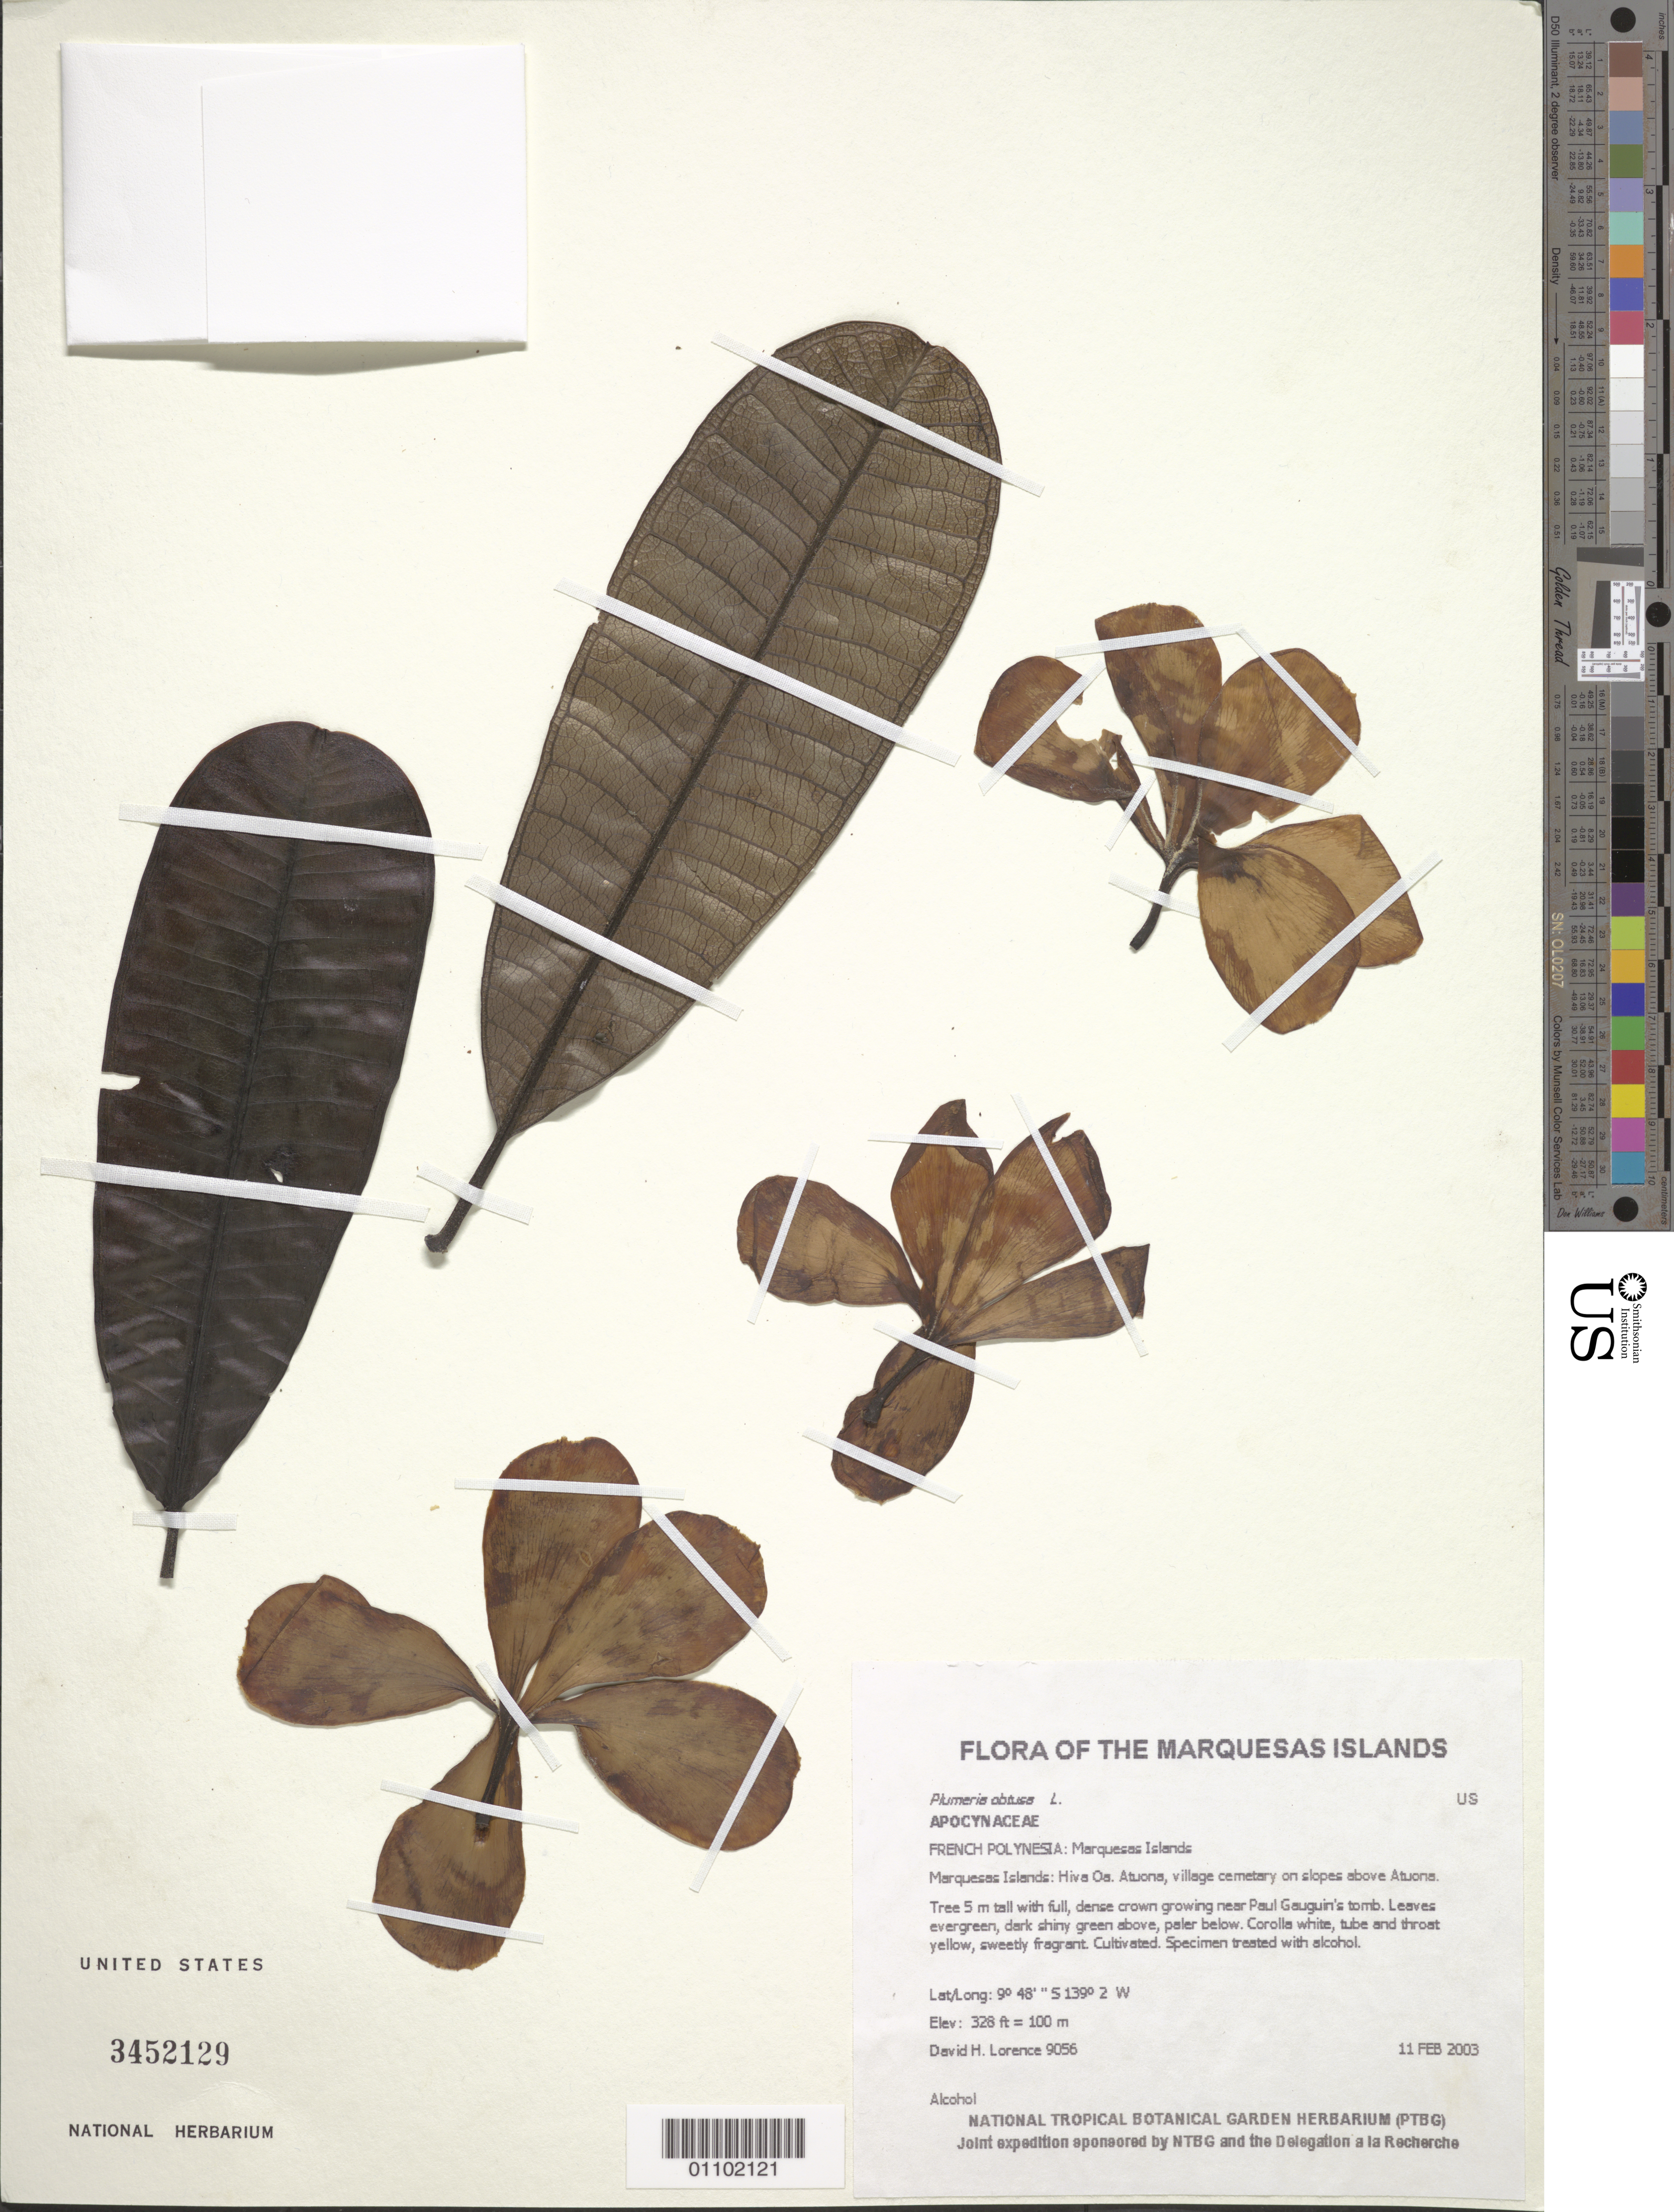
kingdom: Plantae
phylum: Tracheophyta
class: Magnoliopsida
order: Gentianales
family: Apocynaceae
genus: Plumeria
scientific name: Plumeria obtusa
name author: L.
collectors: D. Lorence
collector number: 9056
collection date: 2003-02-11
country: French Polynesia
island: Hiva Oa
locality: Atuona, village cemetary on slopes above Atuona. Growing near Paul Gauguin's tomb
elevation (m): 100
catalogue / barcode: US 3452129